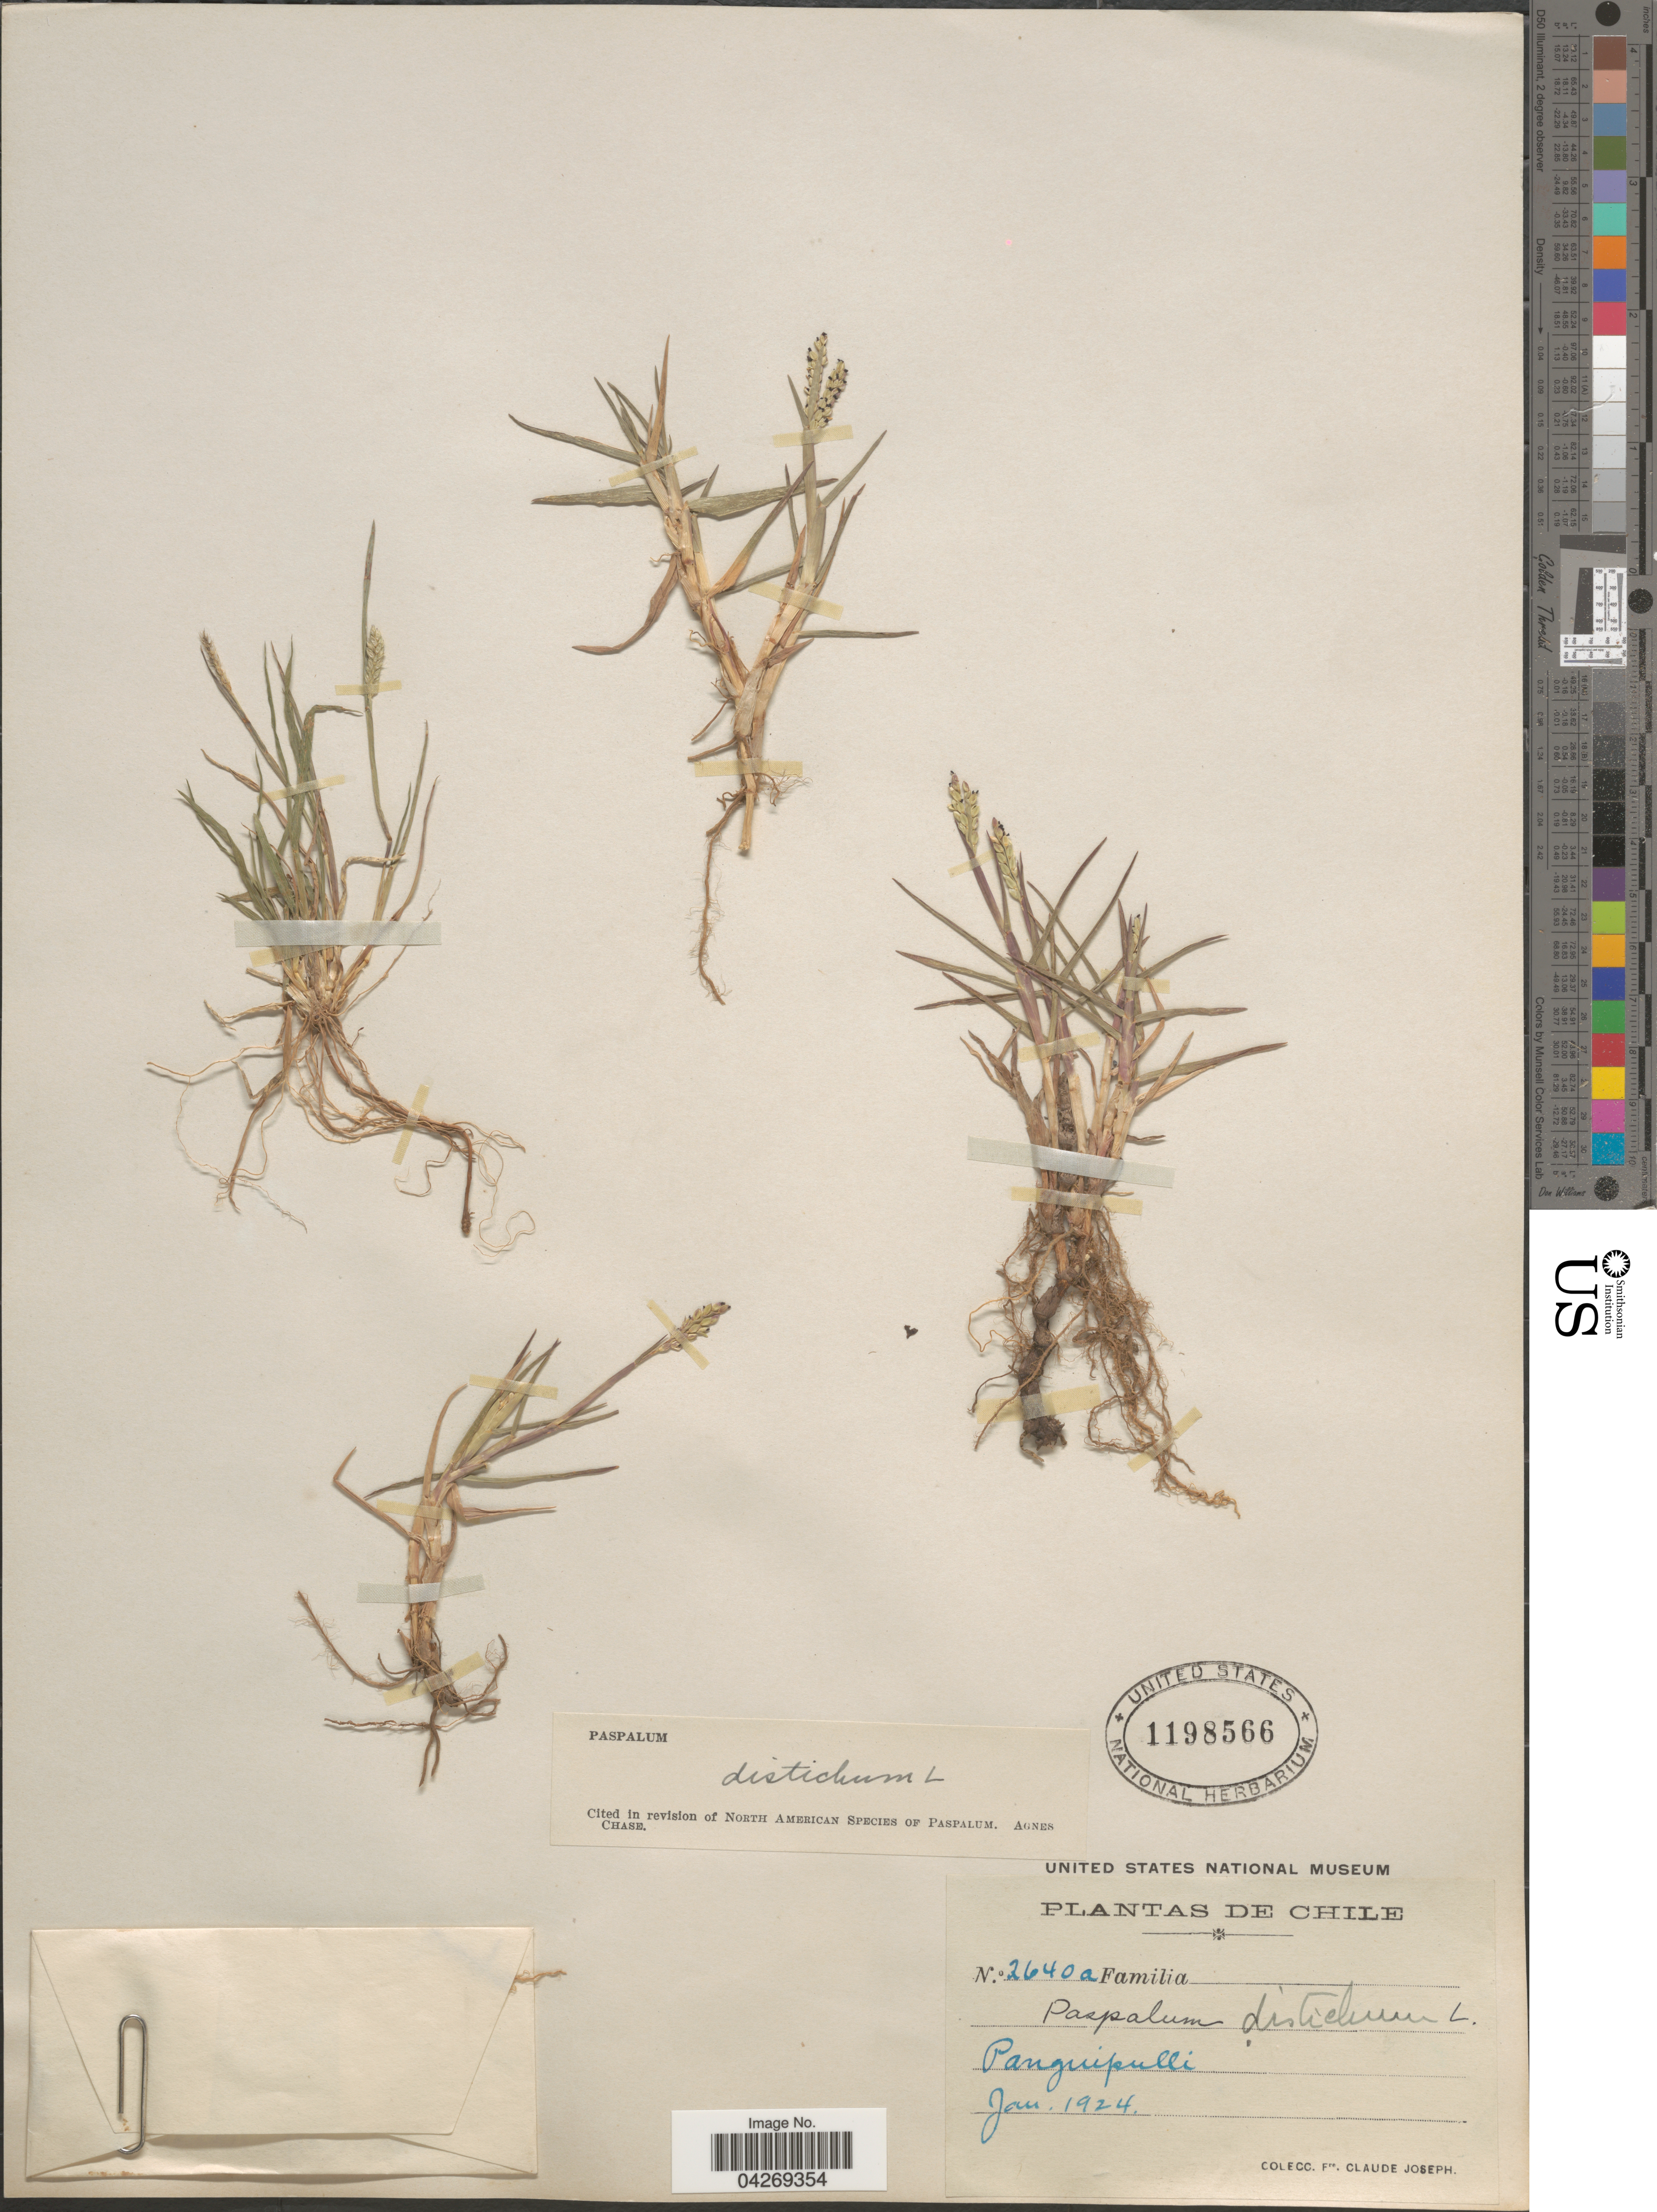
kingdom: Plantae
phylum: Tracheophyta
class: Liliopsida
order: Poales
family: Poaceae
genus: Paspalum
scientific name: Paspalum distichum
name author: L.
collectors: Bro. Claude-Joseph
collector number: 2640a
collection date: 1924-01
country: Chile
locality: Panguipulli.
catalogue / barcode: US 1198566